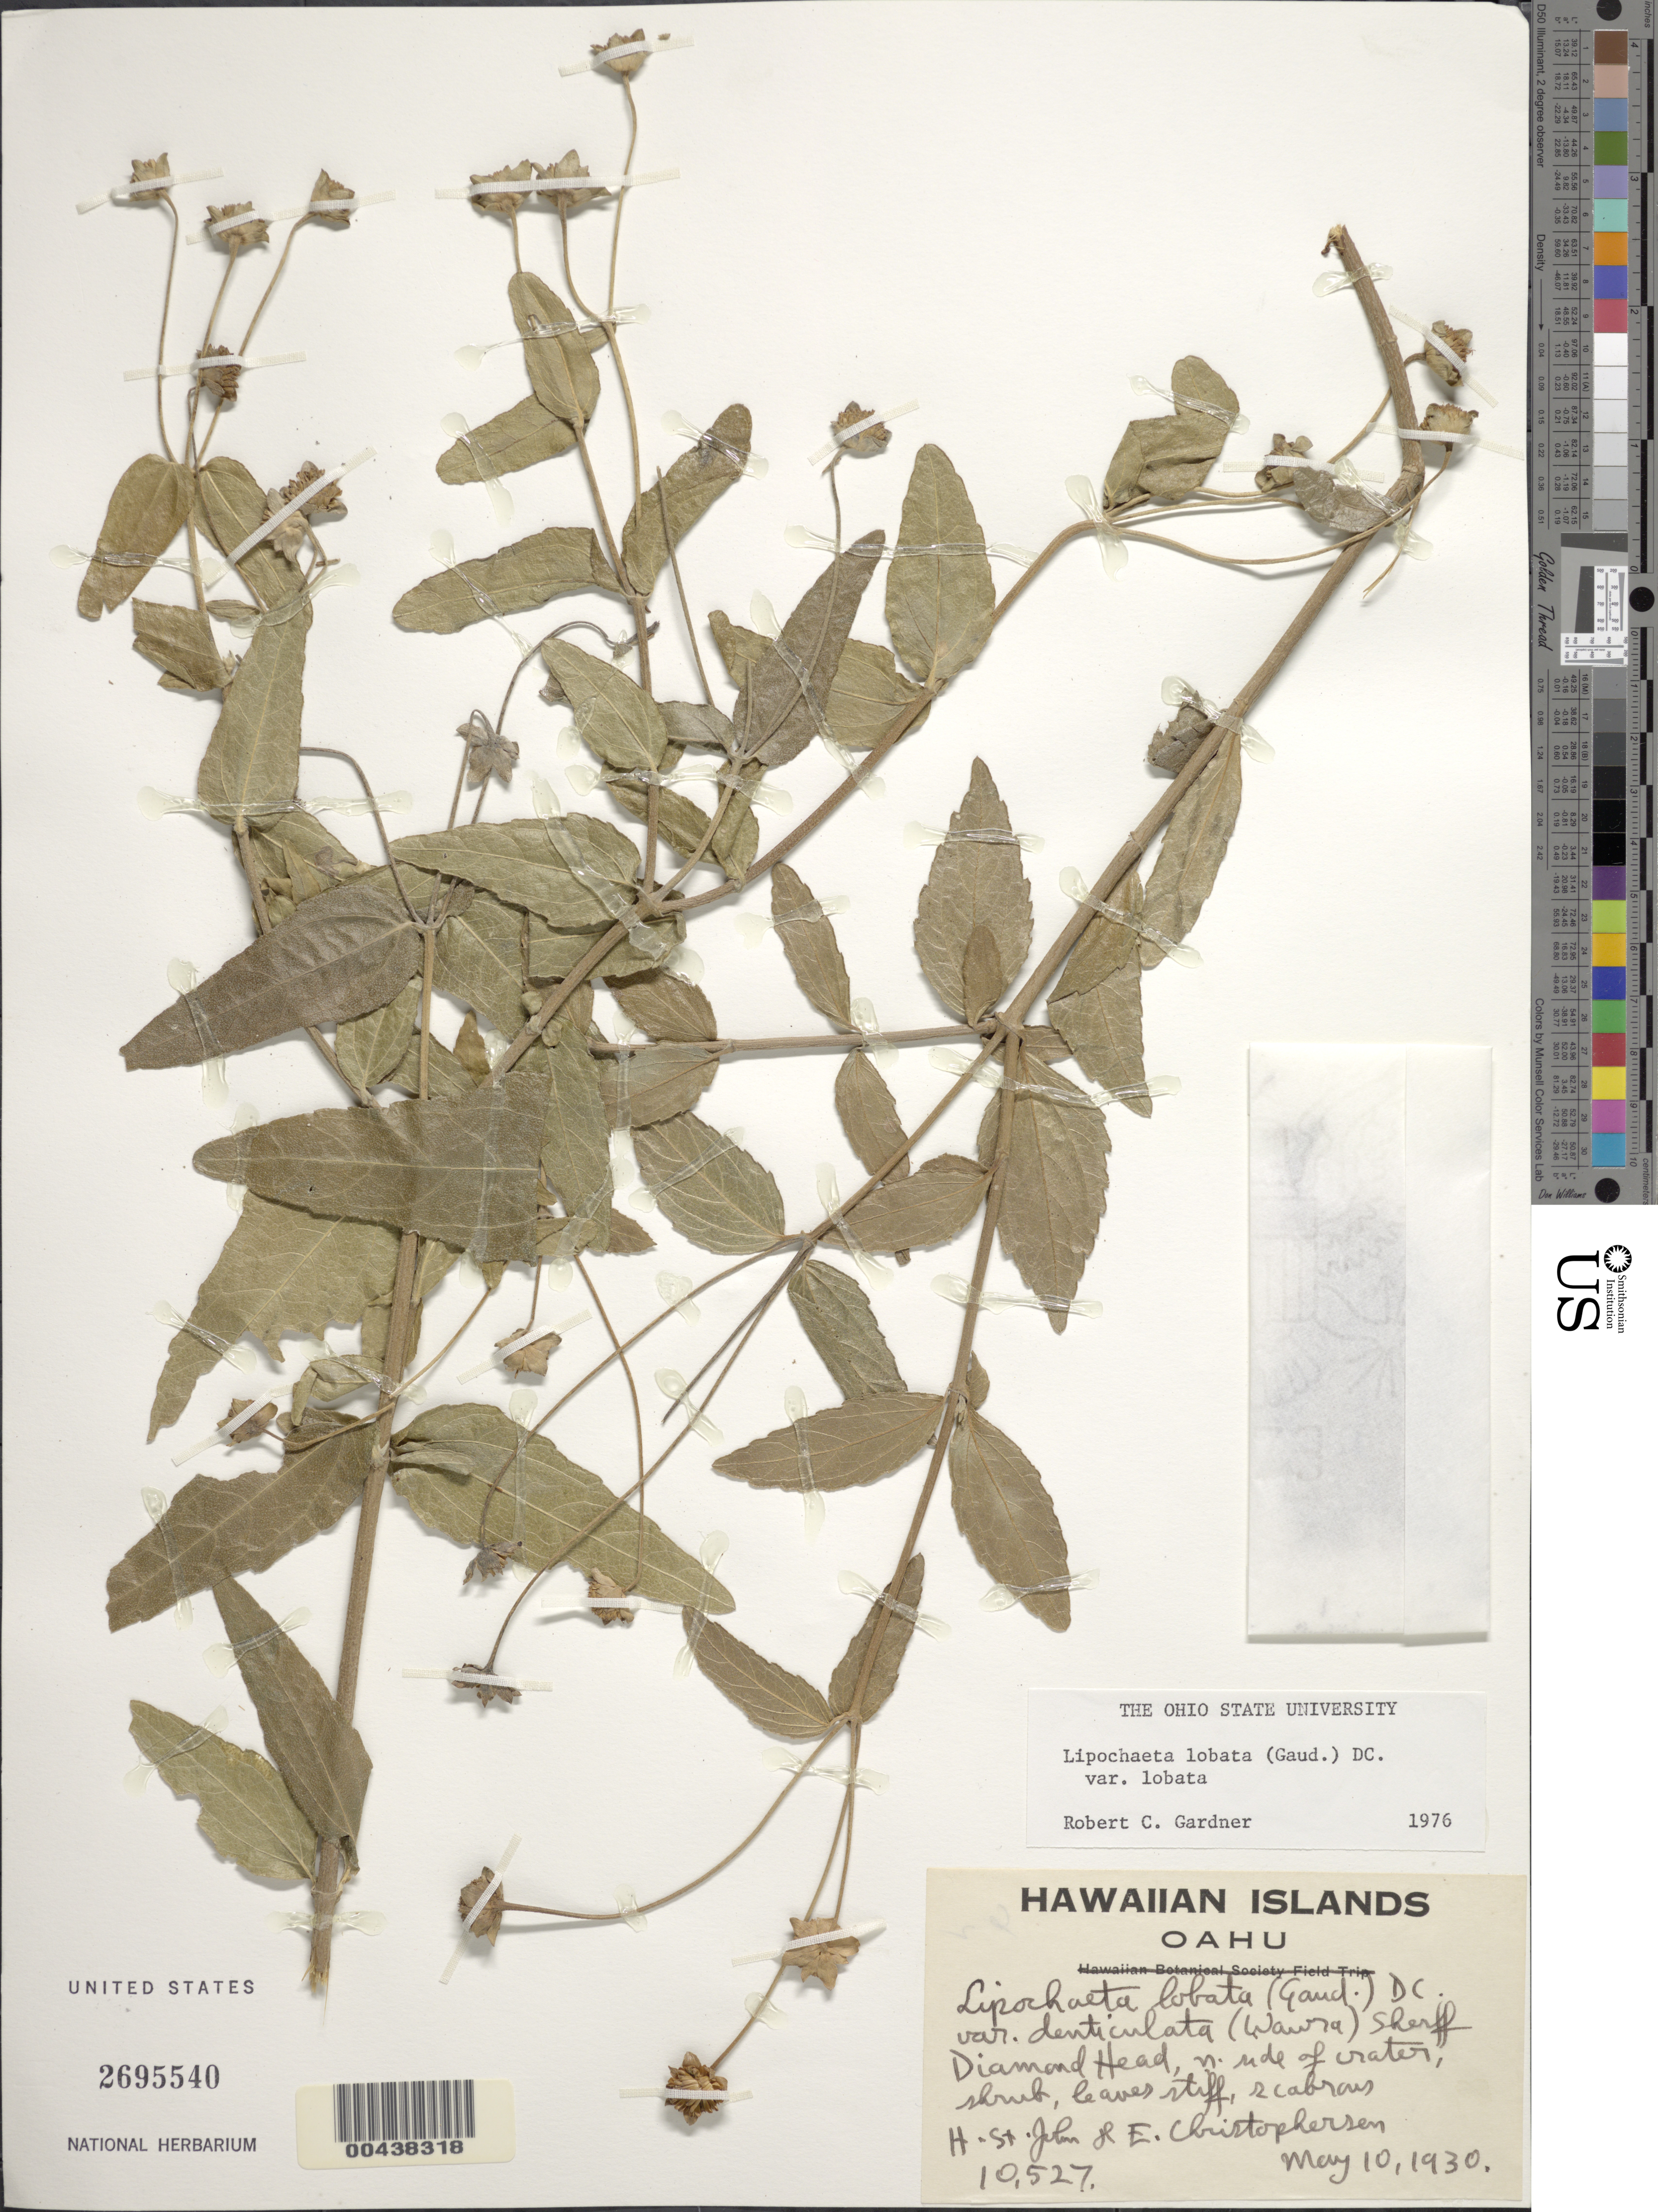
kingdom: Plantae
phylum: Tracheophyta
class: Magnoliopsida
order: Asterales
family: Asteraceae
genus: Lipochaeta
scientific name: Lipochaeta lobata var. lobata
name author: (Gaudich.) DC.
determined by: Gardner, R. C.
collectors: H. St. John & E. Christophersen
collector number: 10527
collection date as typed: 10 May 1930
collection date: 1930-05-10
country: United States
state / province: Hawaii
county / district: Honolulu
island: Oahu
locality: Diamond Head, N side of crater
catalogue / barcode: US 2695540